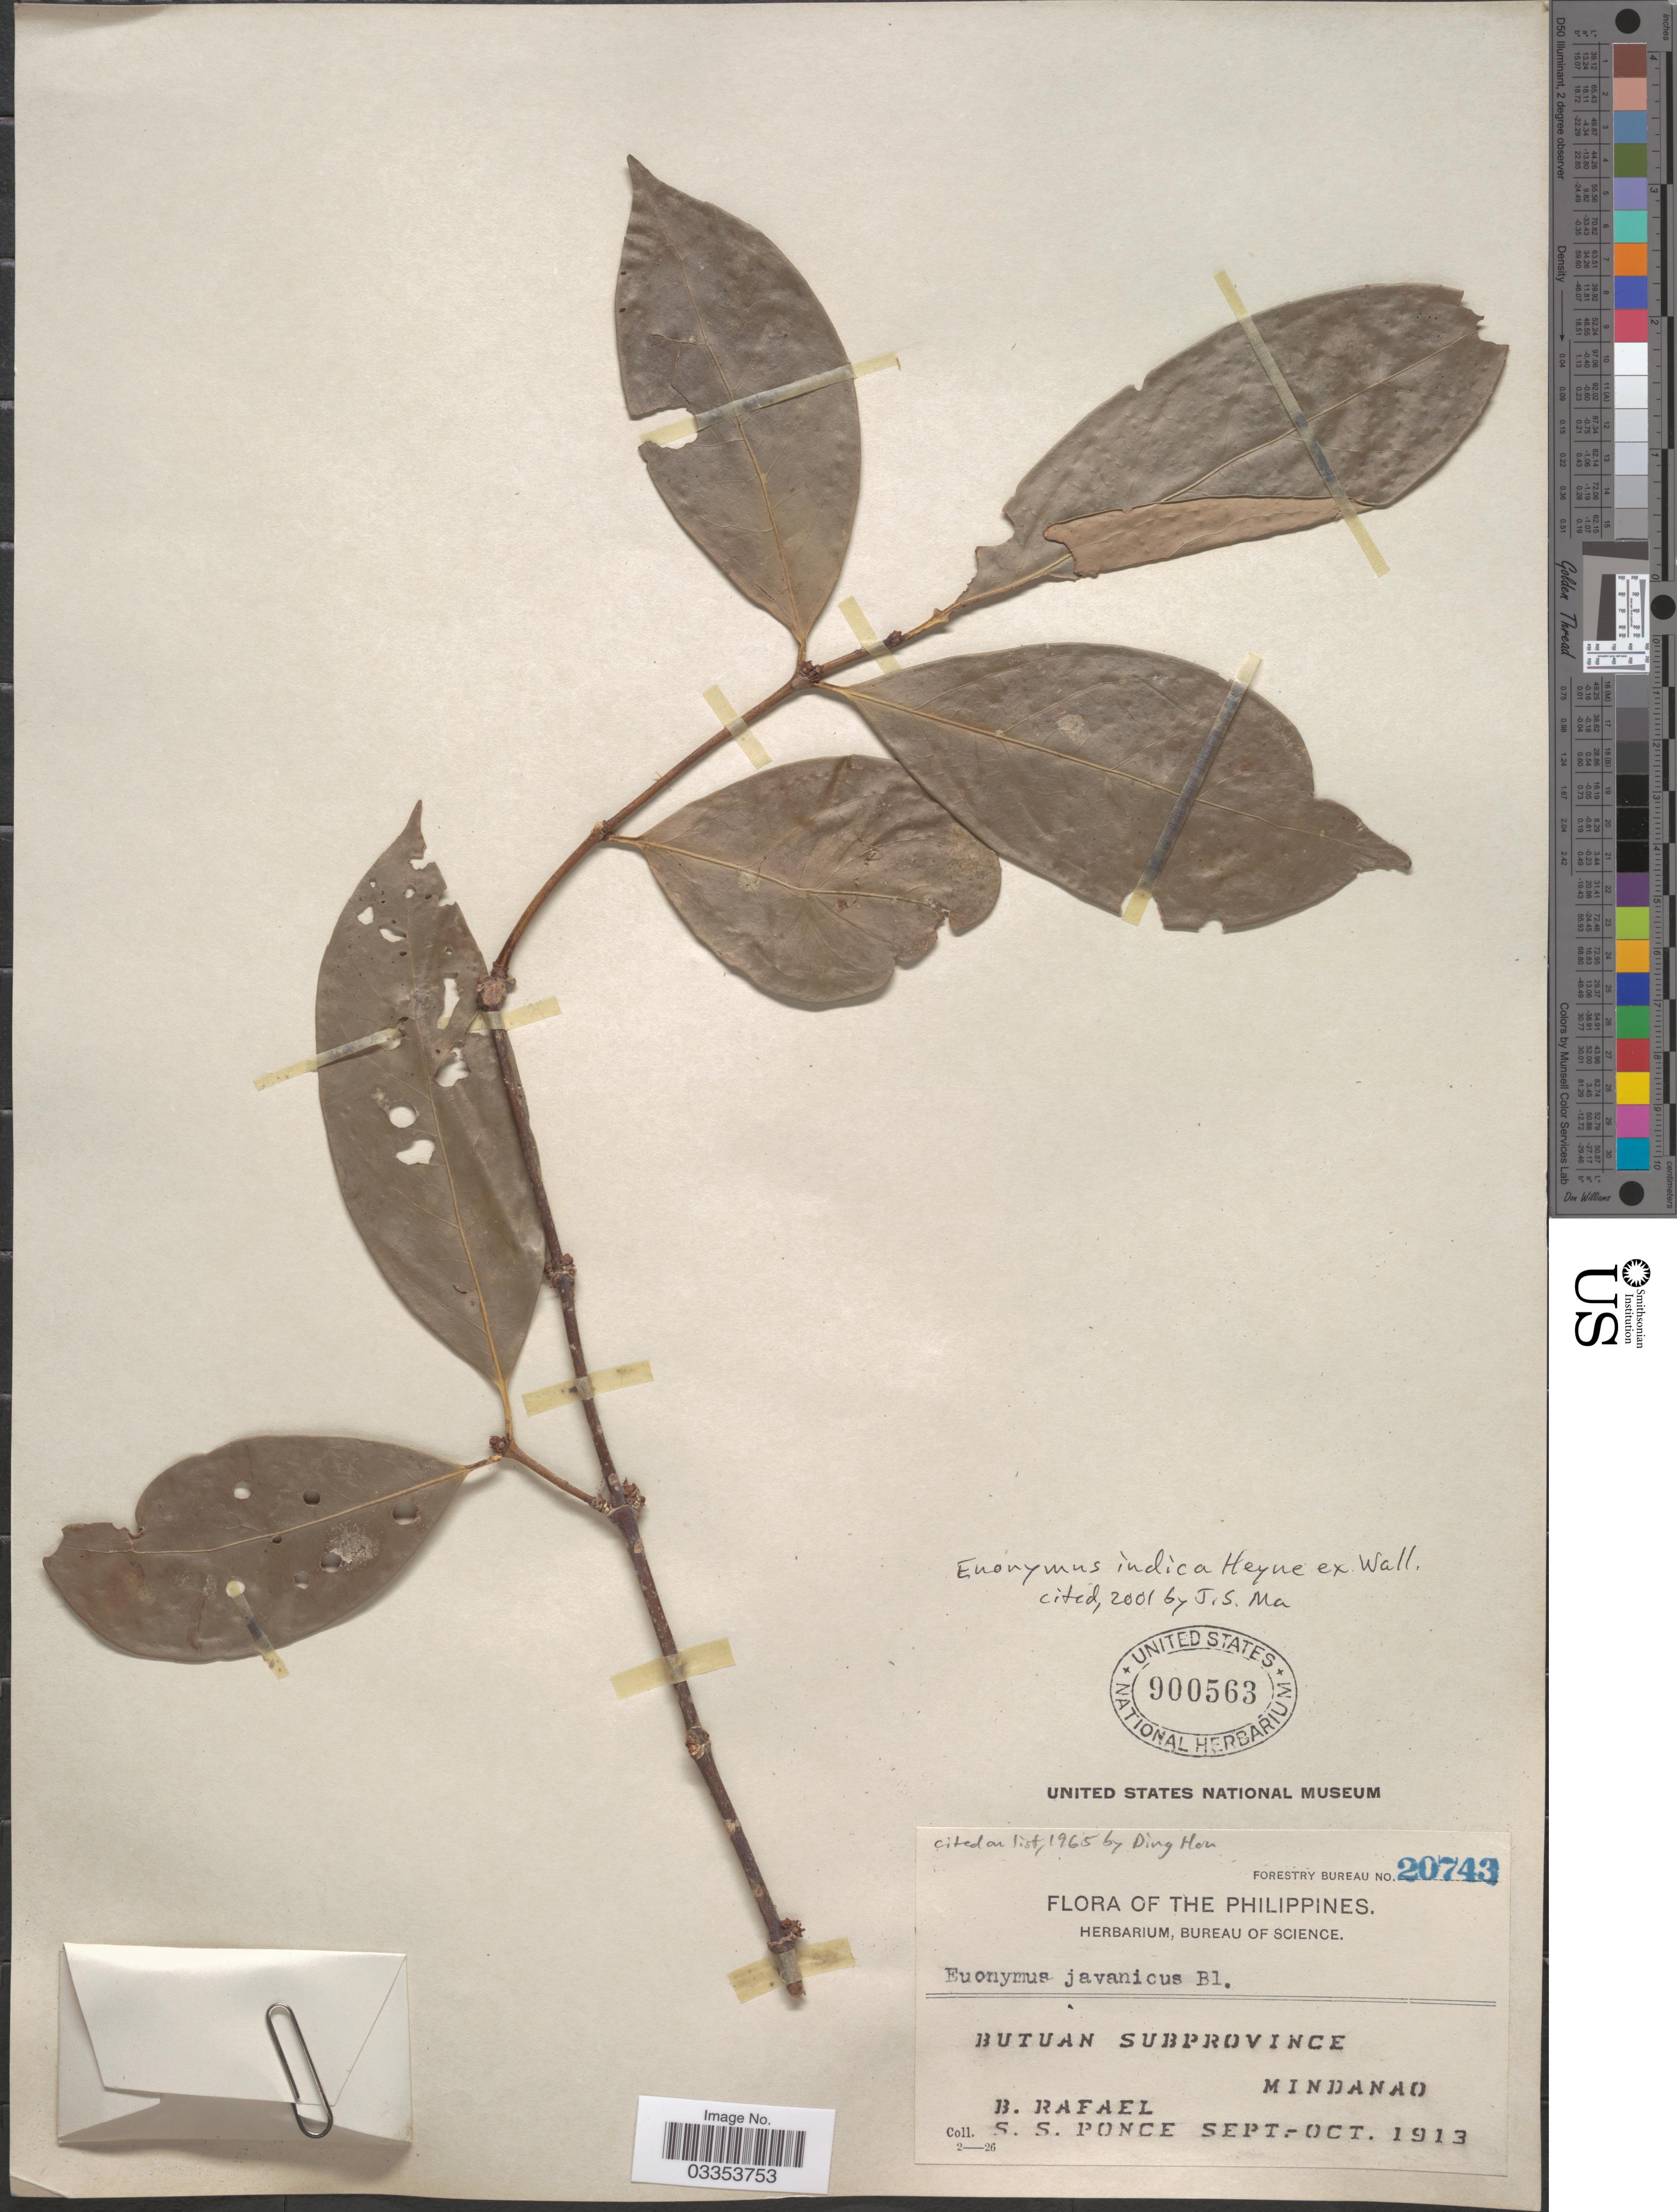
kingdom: Plantae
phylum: Tracheophyta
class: Magnoliopsida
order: Celastrales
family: Celastraceae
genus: Euonymus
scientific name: Euonymus indicus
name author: B. Heyne ex Wall.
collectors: B. Rafael & S. Ponce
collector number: Forestry Bureau 20743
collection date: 1913-09/1913-10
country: Philippines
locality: Butuan Subprovince, Mindanao.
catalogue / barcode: US 900563